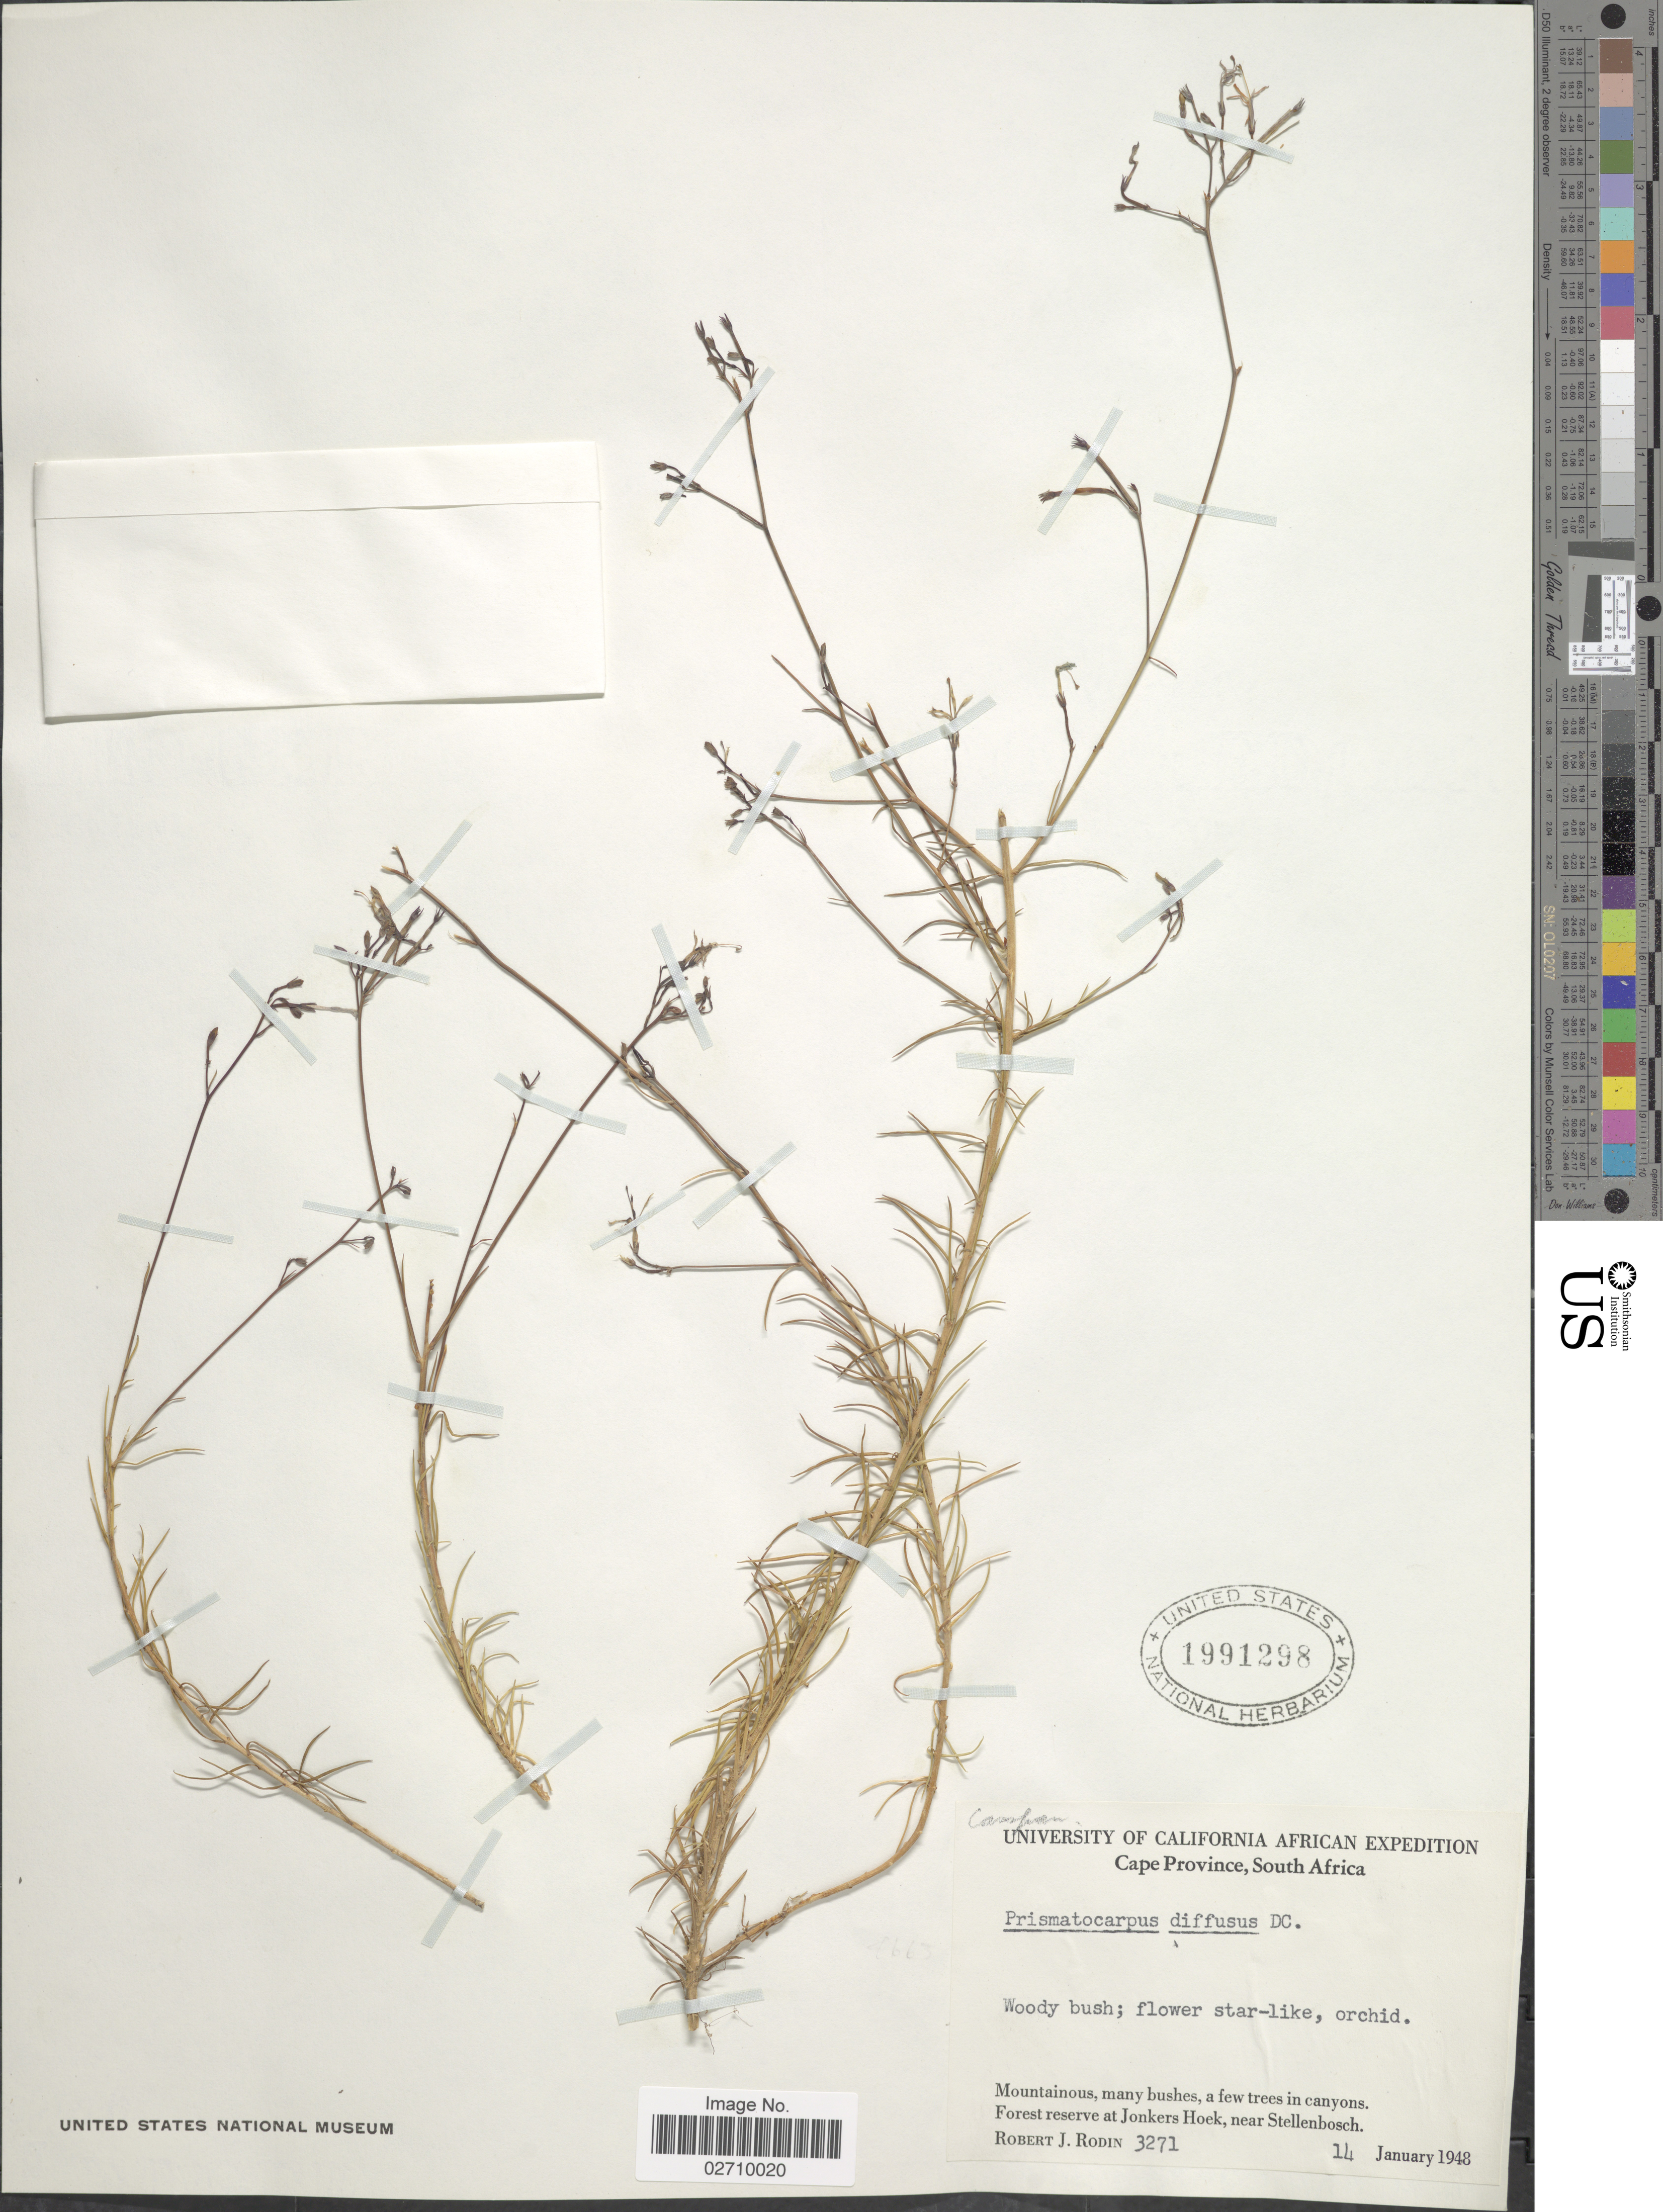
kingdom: Plantae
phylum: Tracheophyta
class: Magnoliopsida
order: Asterales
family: Campanulaceae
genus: Prismatocarpus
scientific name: Prismatocarpus diffusus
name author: (L. f.) A. DC.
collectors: R. J. Rodin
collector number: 3271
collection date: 1948-01-14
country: South Africa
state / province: Western Cape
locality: Forest reserve at Jonkers Hoek, near Stellenbosch.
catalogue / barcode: US 1991298